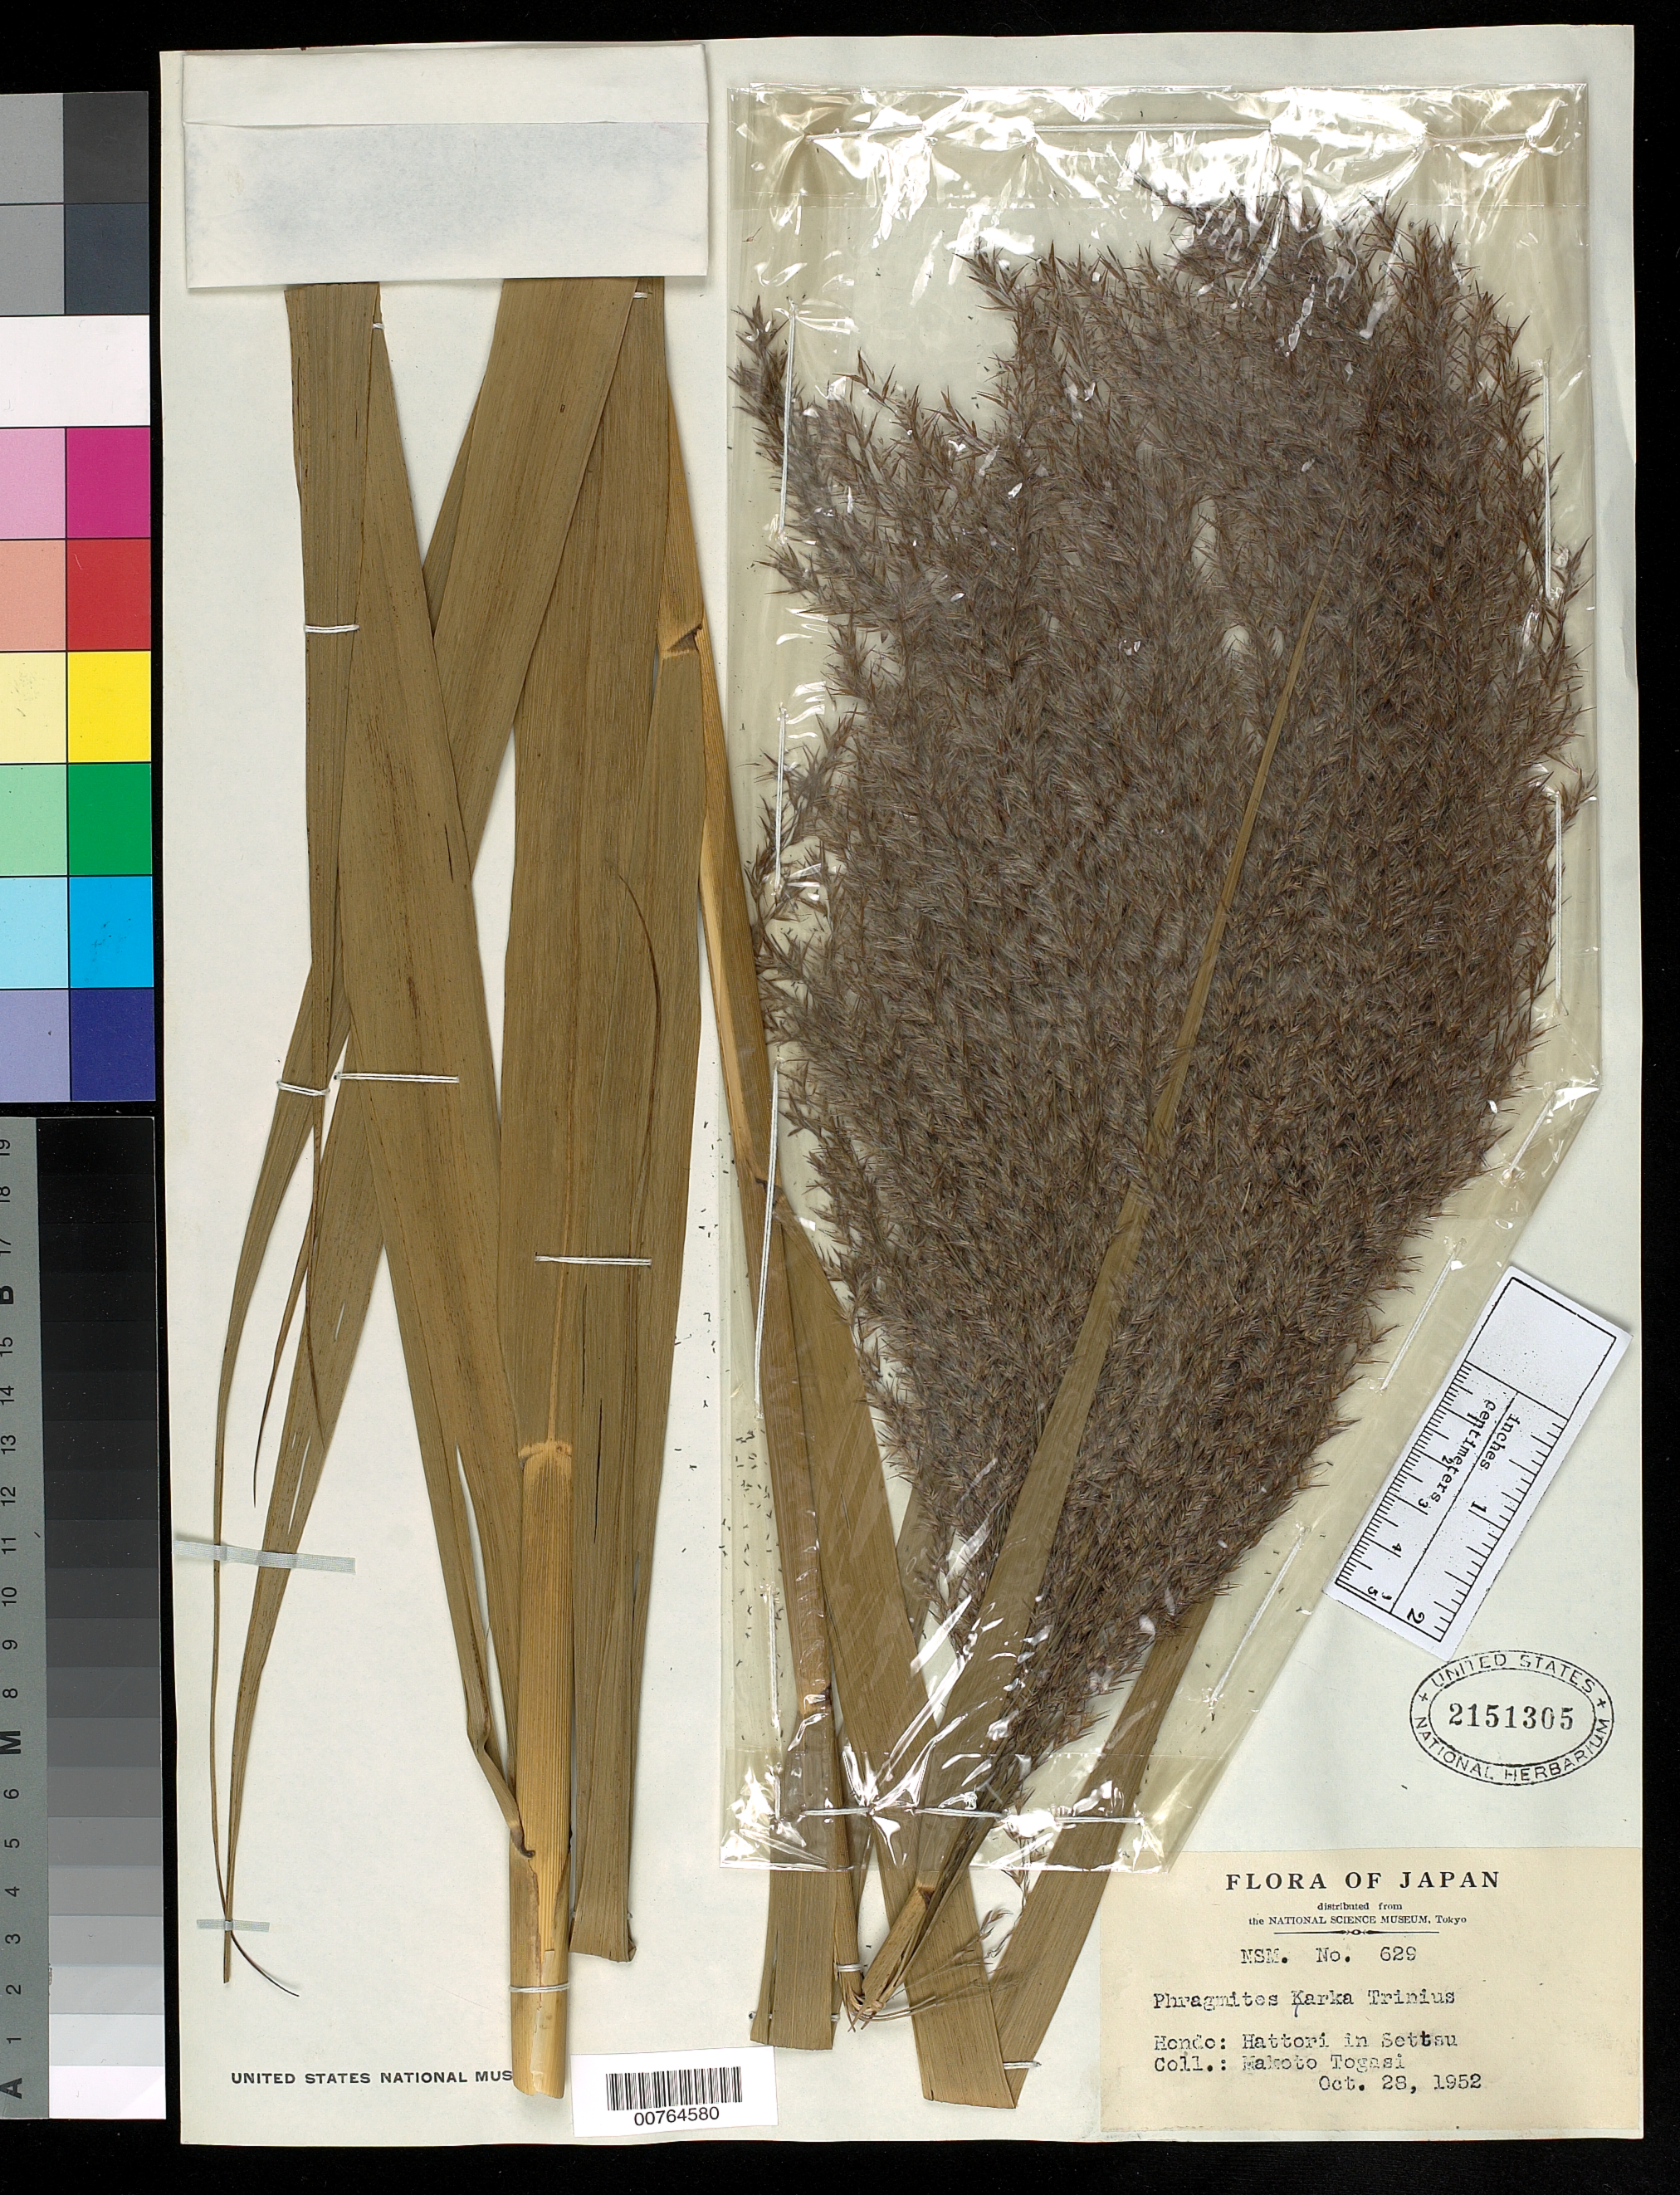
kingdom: Plantae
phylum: Tracheophyta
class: Liliopsida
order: Poales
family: Poaceae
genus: Phragmites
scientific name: Phragmites karka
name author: (Retz.) Trin. ex Steud.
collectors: M. Togasi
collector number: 629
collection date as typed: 28 Oct 1952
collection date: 1952-10-28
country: Japan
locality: Hattori in Settu, Hondo.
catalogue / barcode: US 2151305